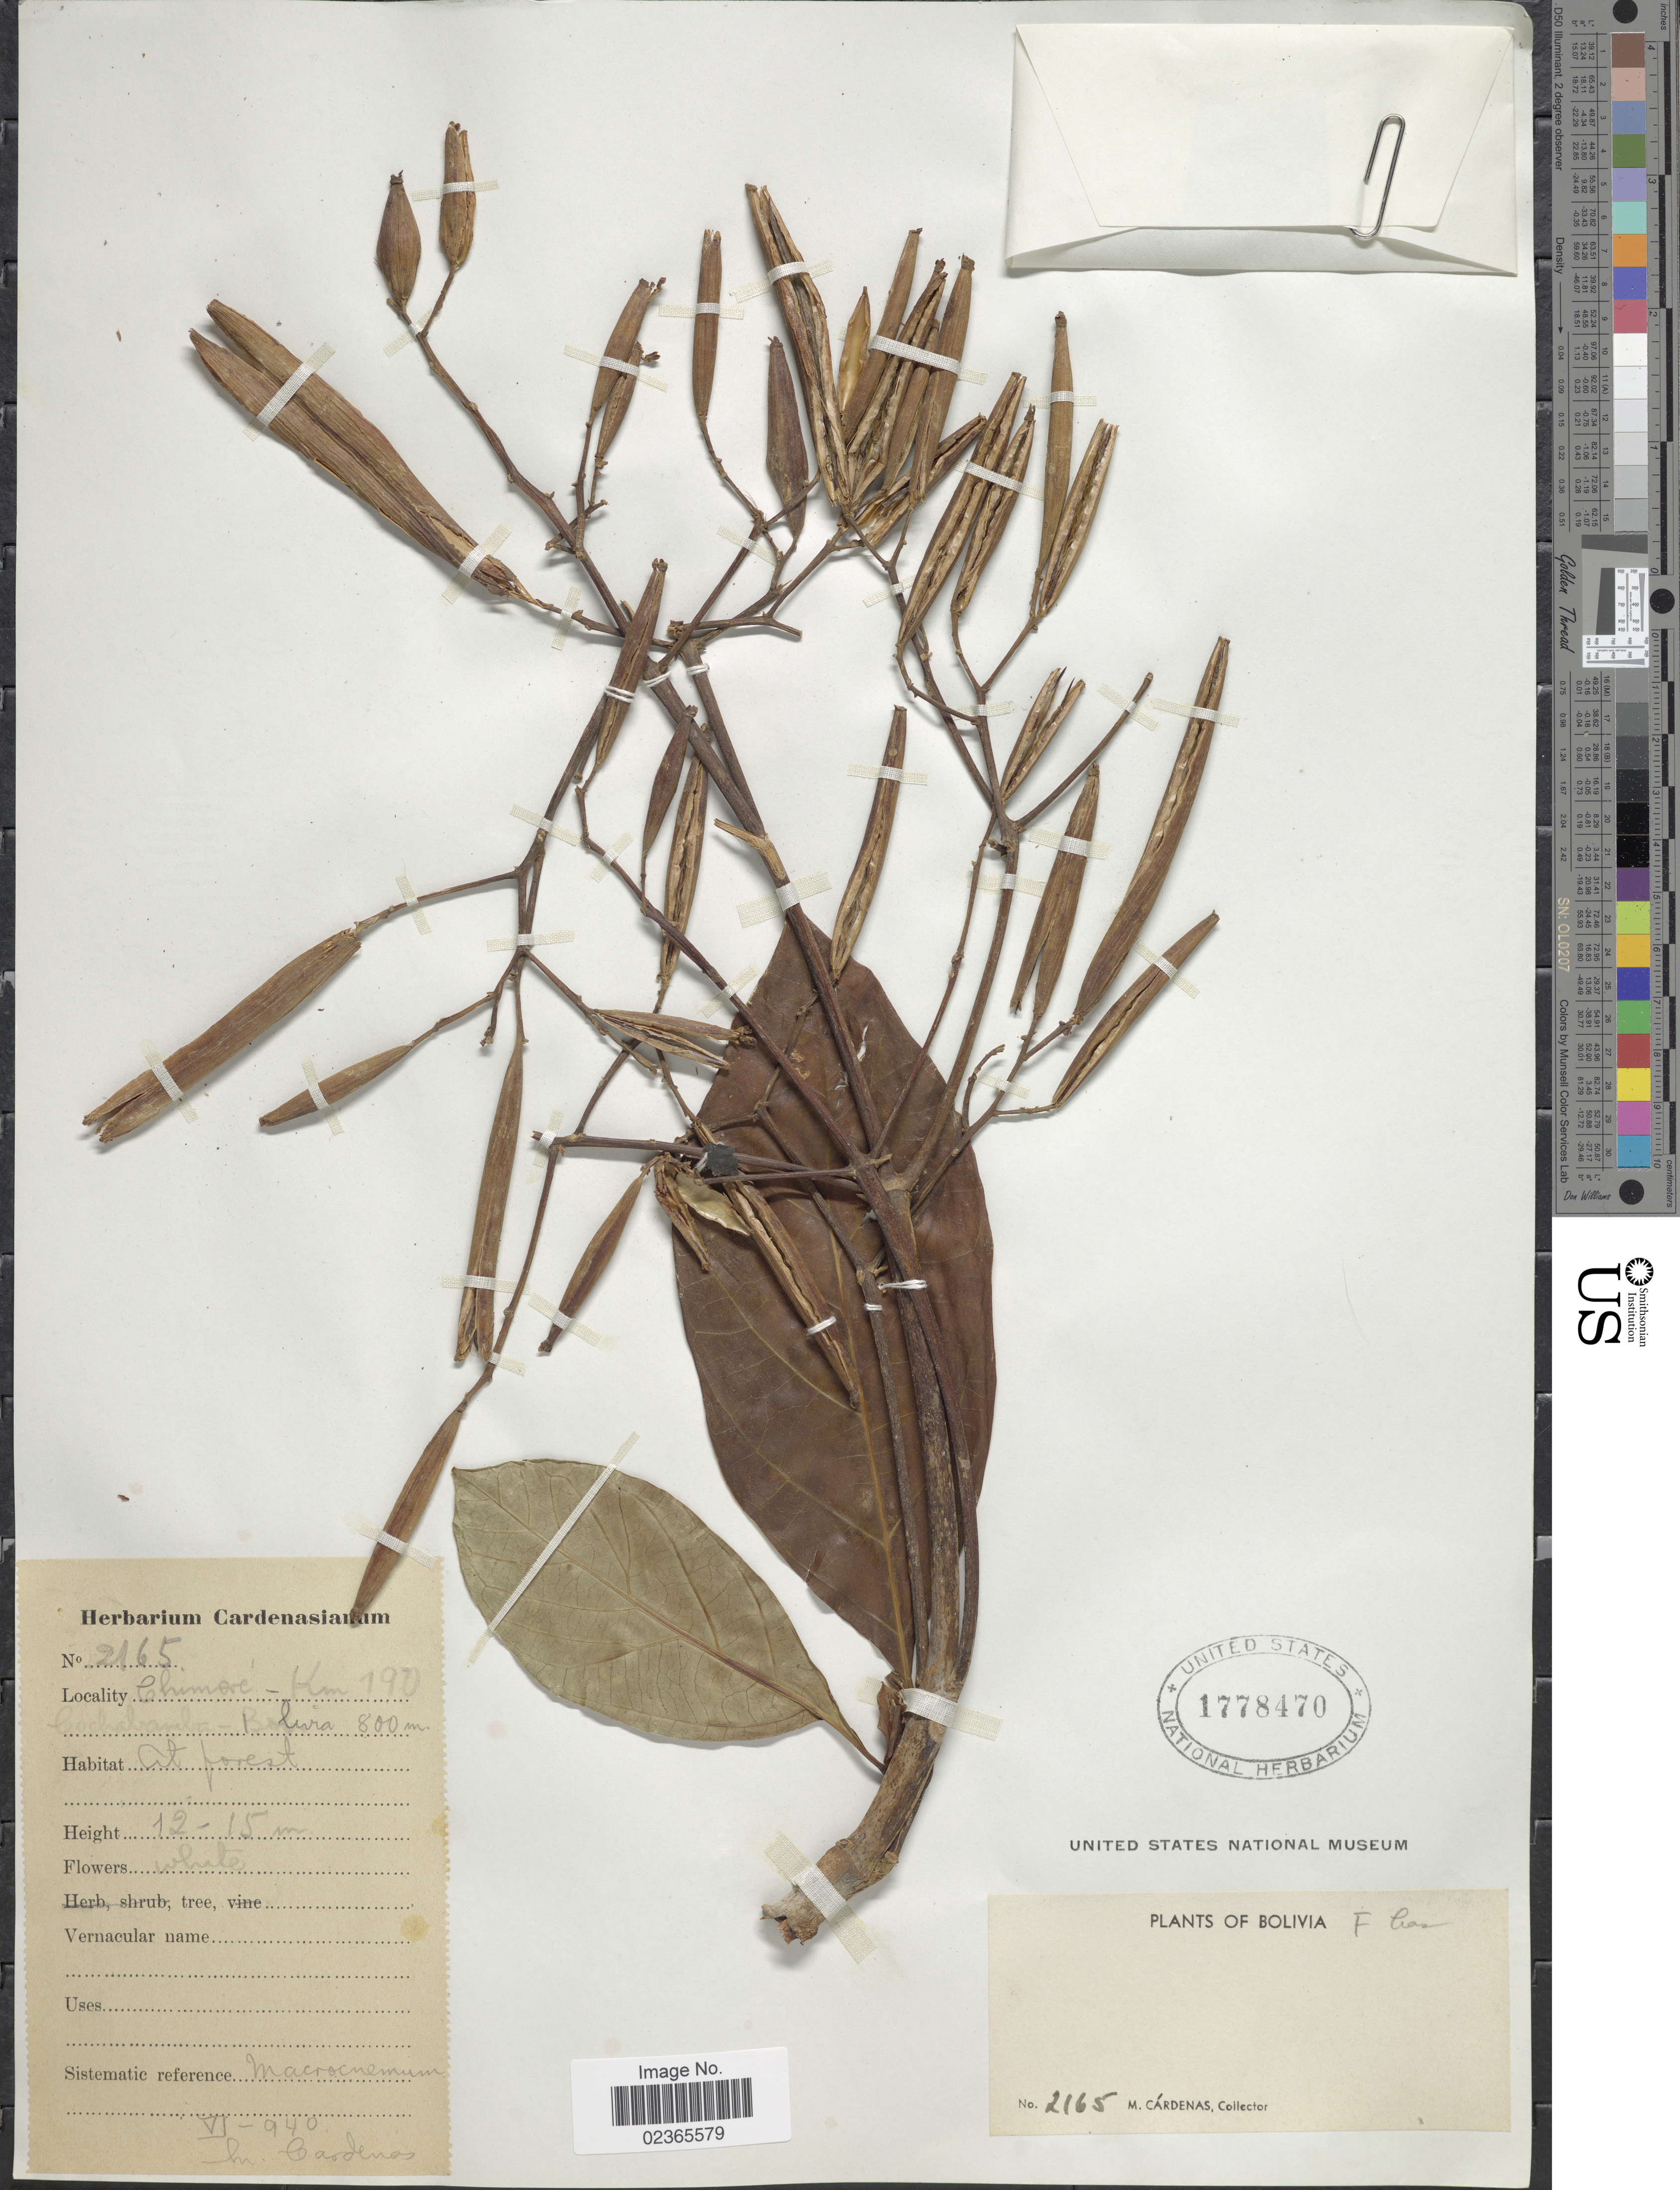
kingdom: Plantae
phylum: Tracheophyta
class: Magnoliopsida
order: Gentianales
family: Rubiaceae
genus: Ladenbergia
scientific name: Ladenbergia sp.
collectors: M. Cárdenas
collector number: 2165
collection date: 1940-06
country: Bolivia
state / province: Cochabamba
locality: Chimore - km 190. At forest.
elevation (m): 800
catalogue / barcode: US 1778470